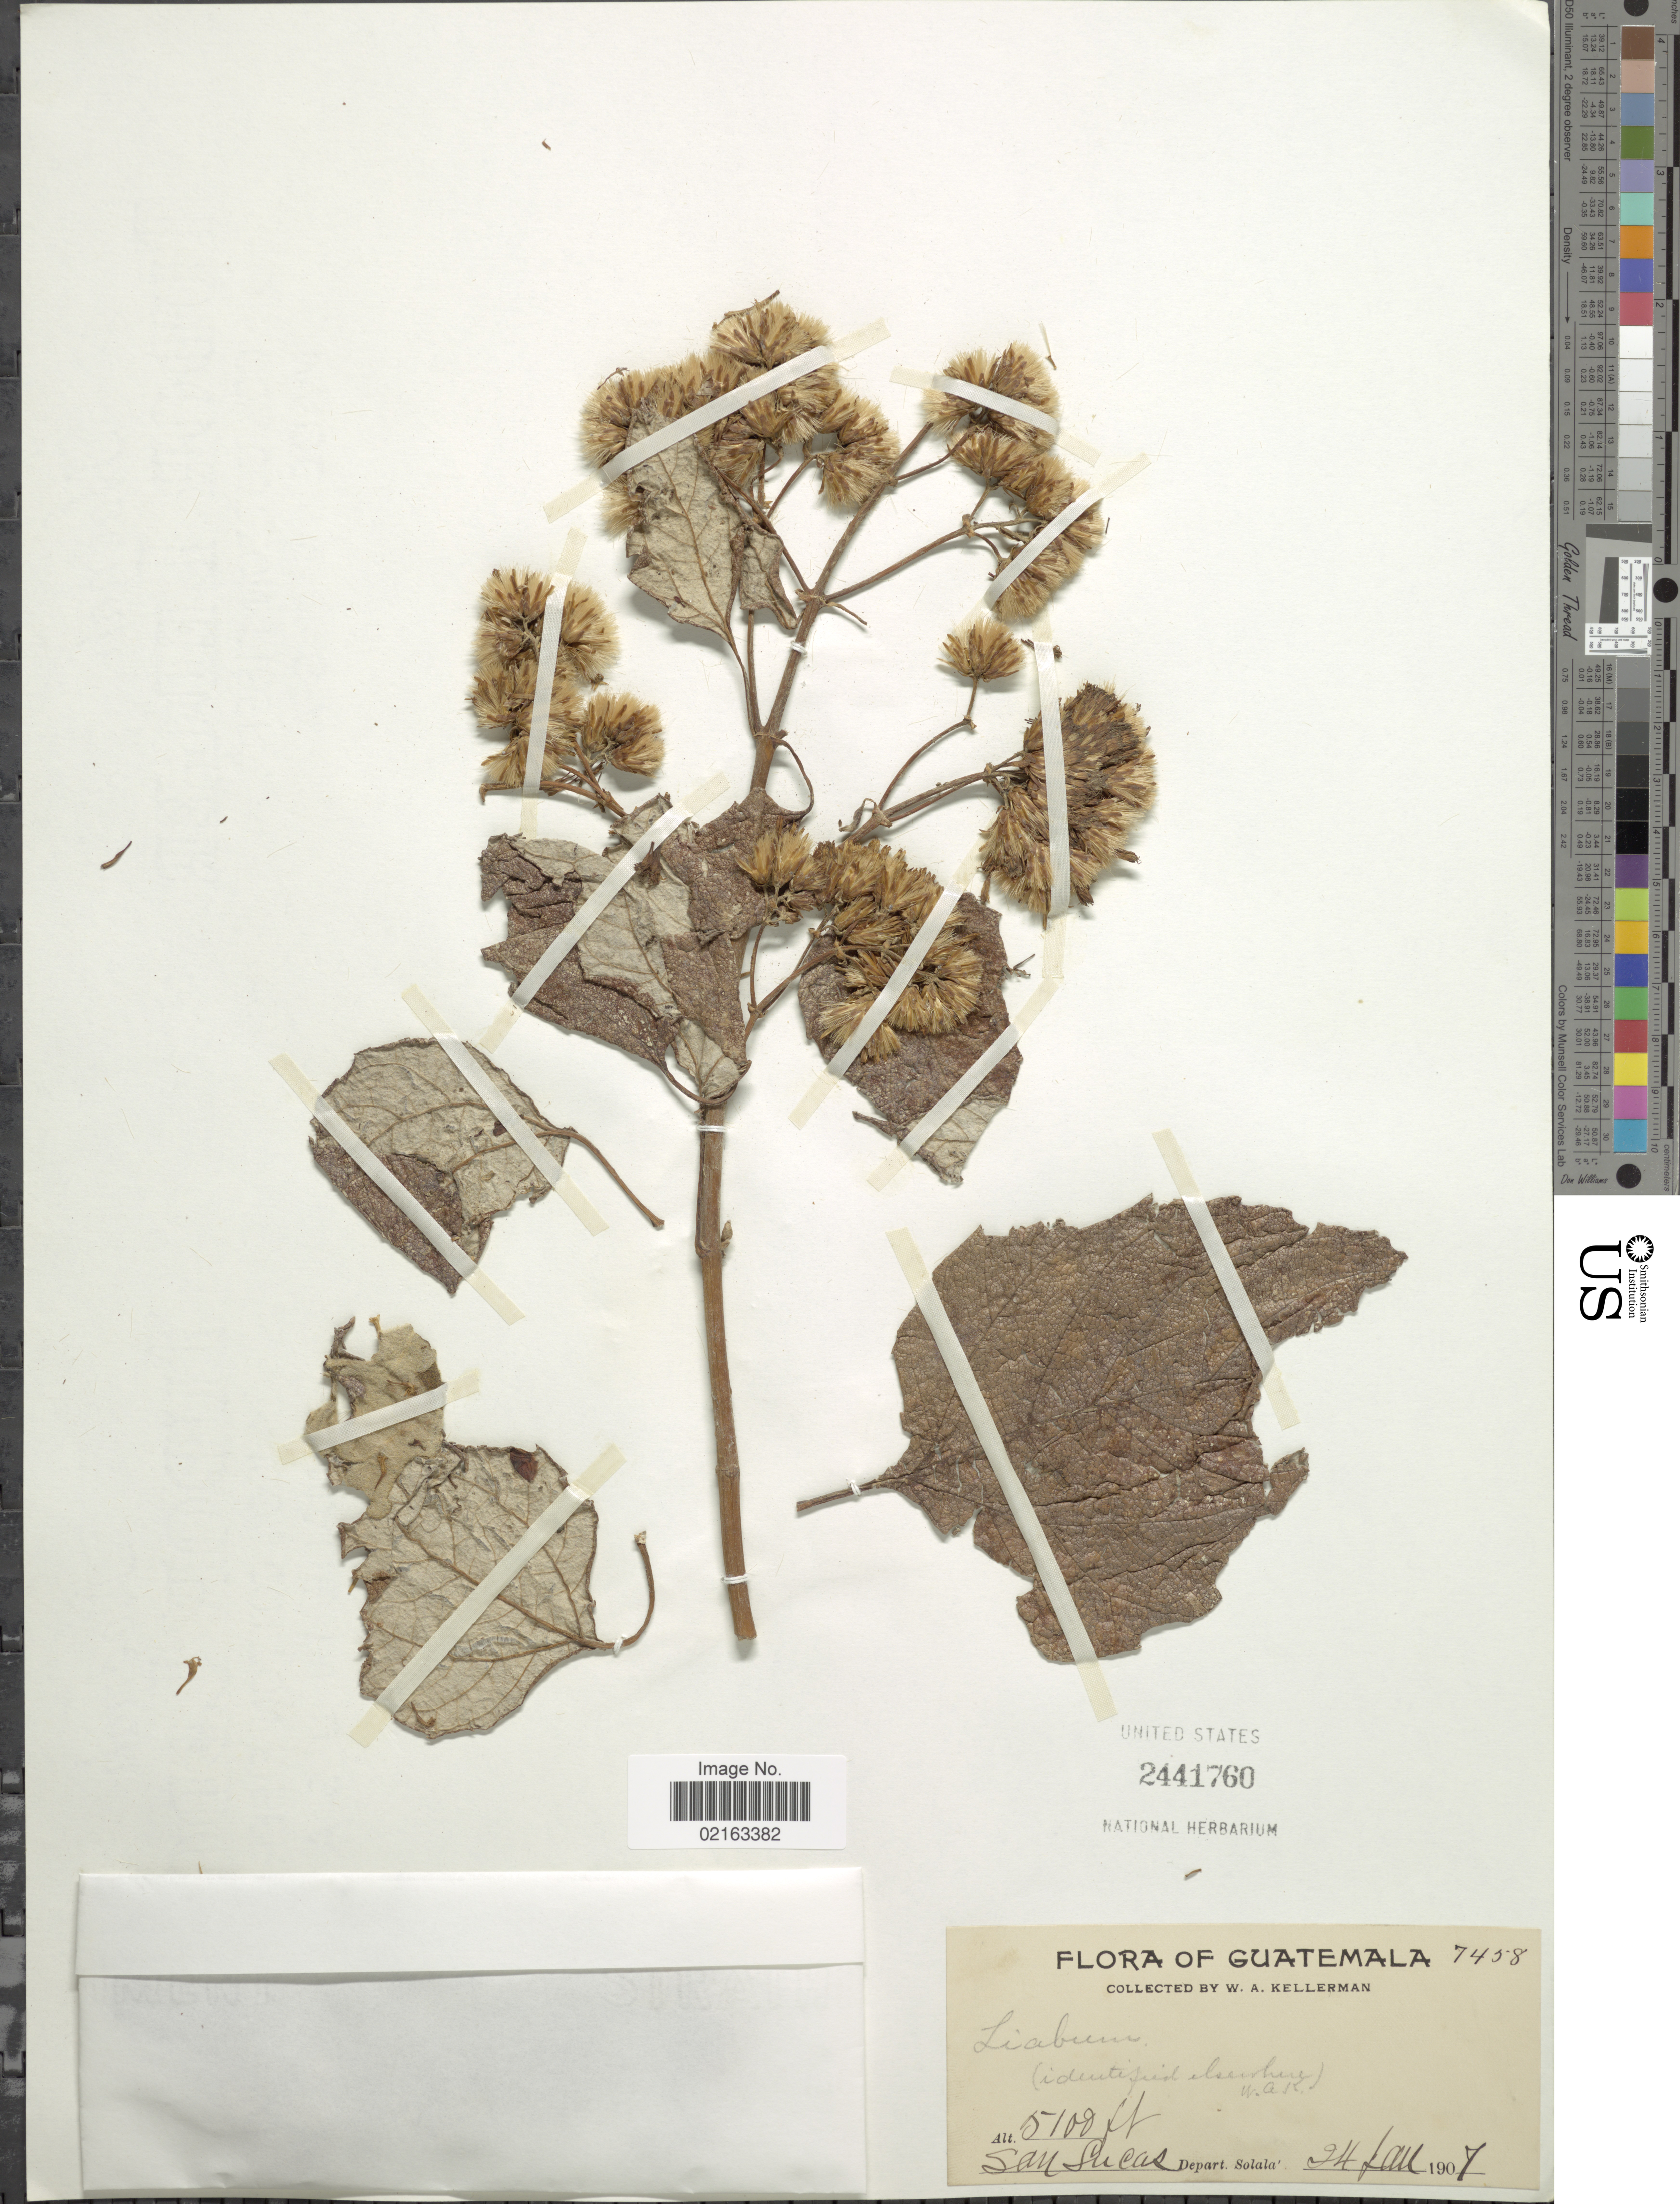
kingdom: Plantae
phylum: Tracheophyta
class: Magnoliopsida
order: Asterales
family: Asteraceae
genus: Sinclairia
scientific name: Sinclairia sublobata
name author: (B.L. Rob.) Rydb.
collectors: W. Kellerman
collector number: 7458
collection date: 1907-01-24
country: Guatemala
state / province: Sololá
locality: San Lucas, Depart. Solala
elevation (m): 1554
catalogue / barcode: US 2441760